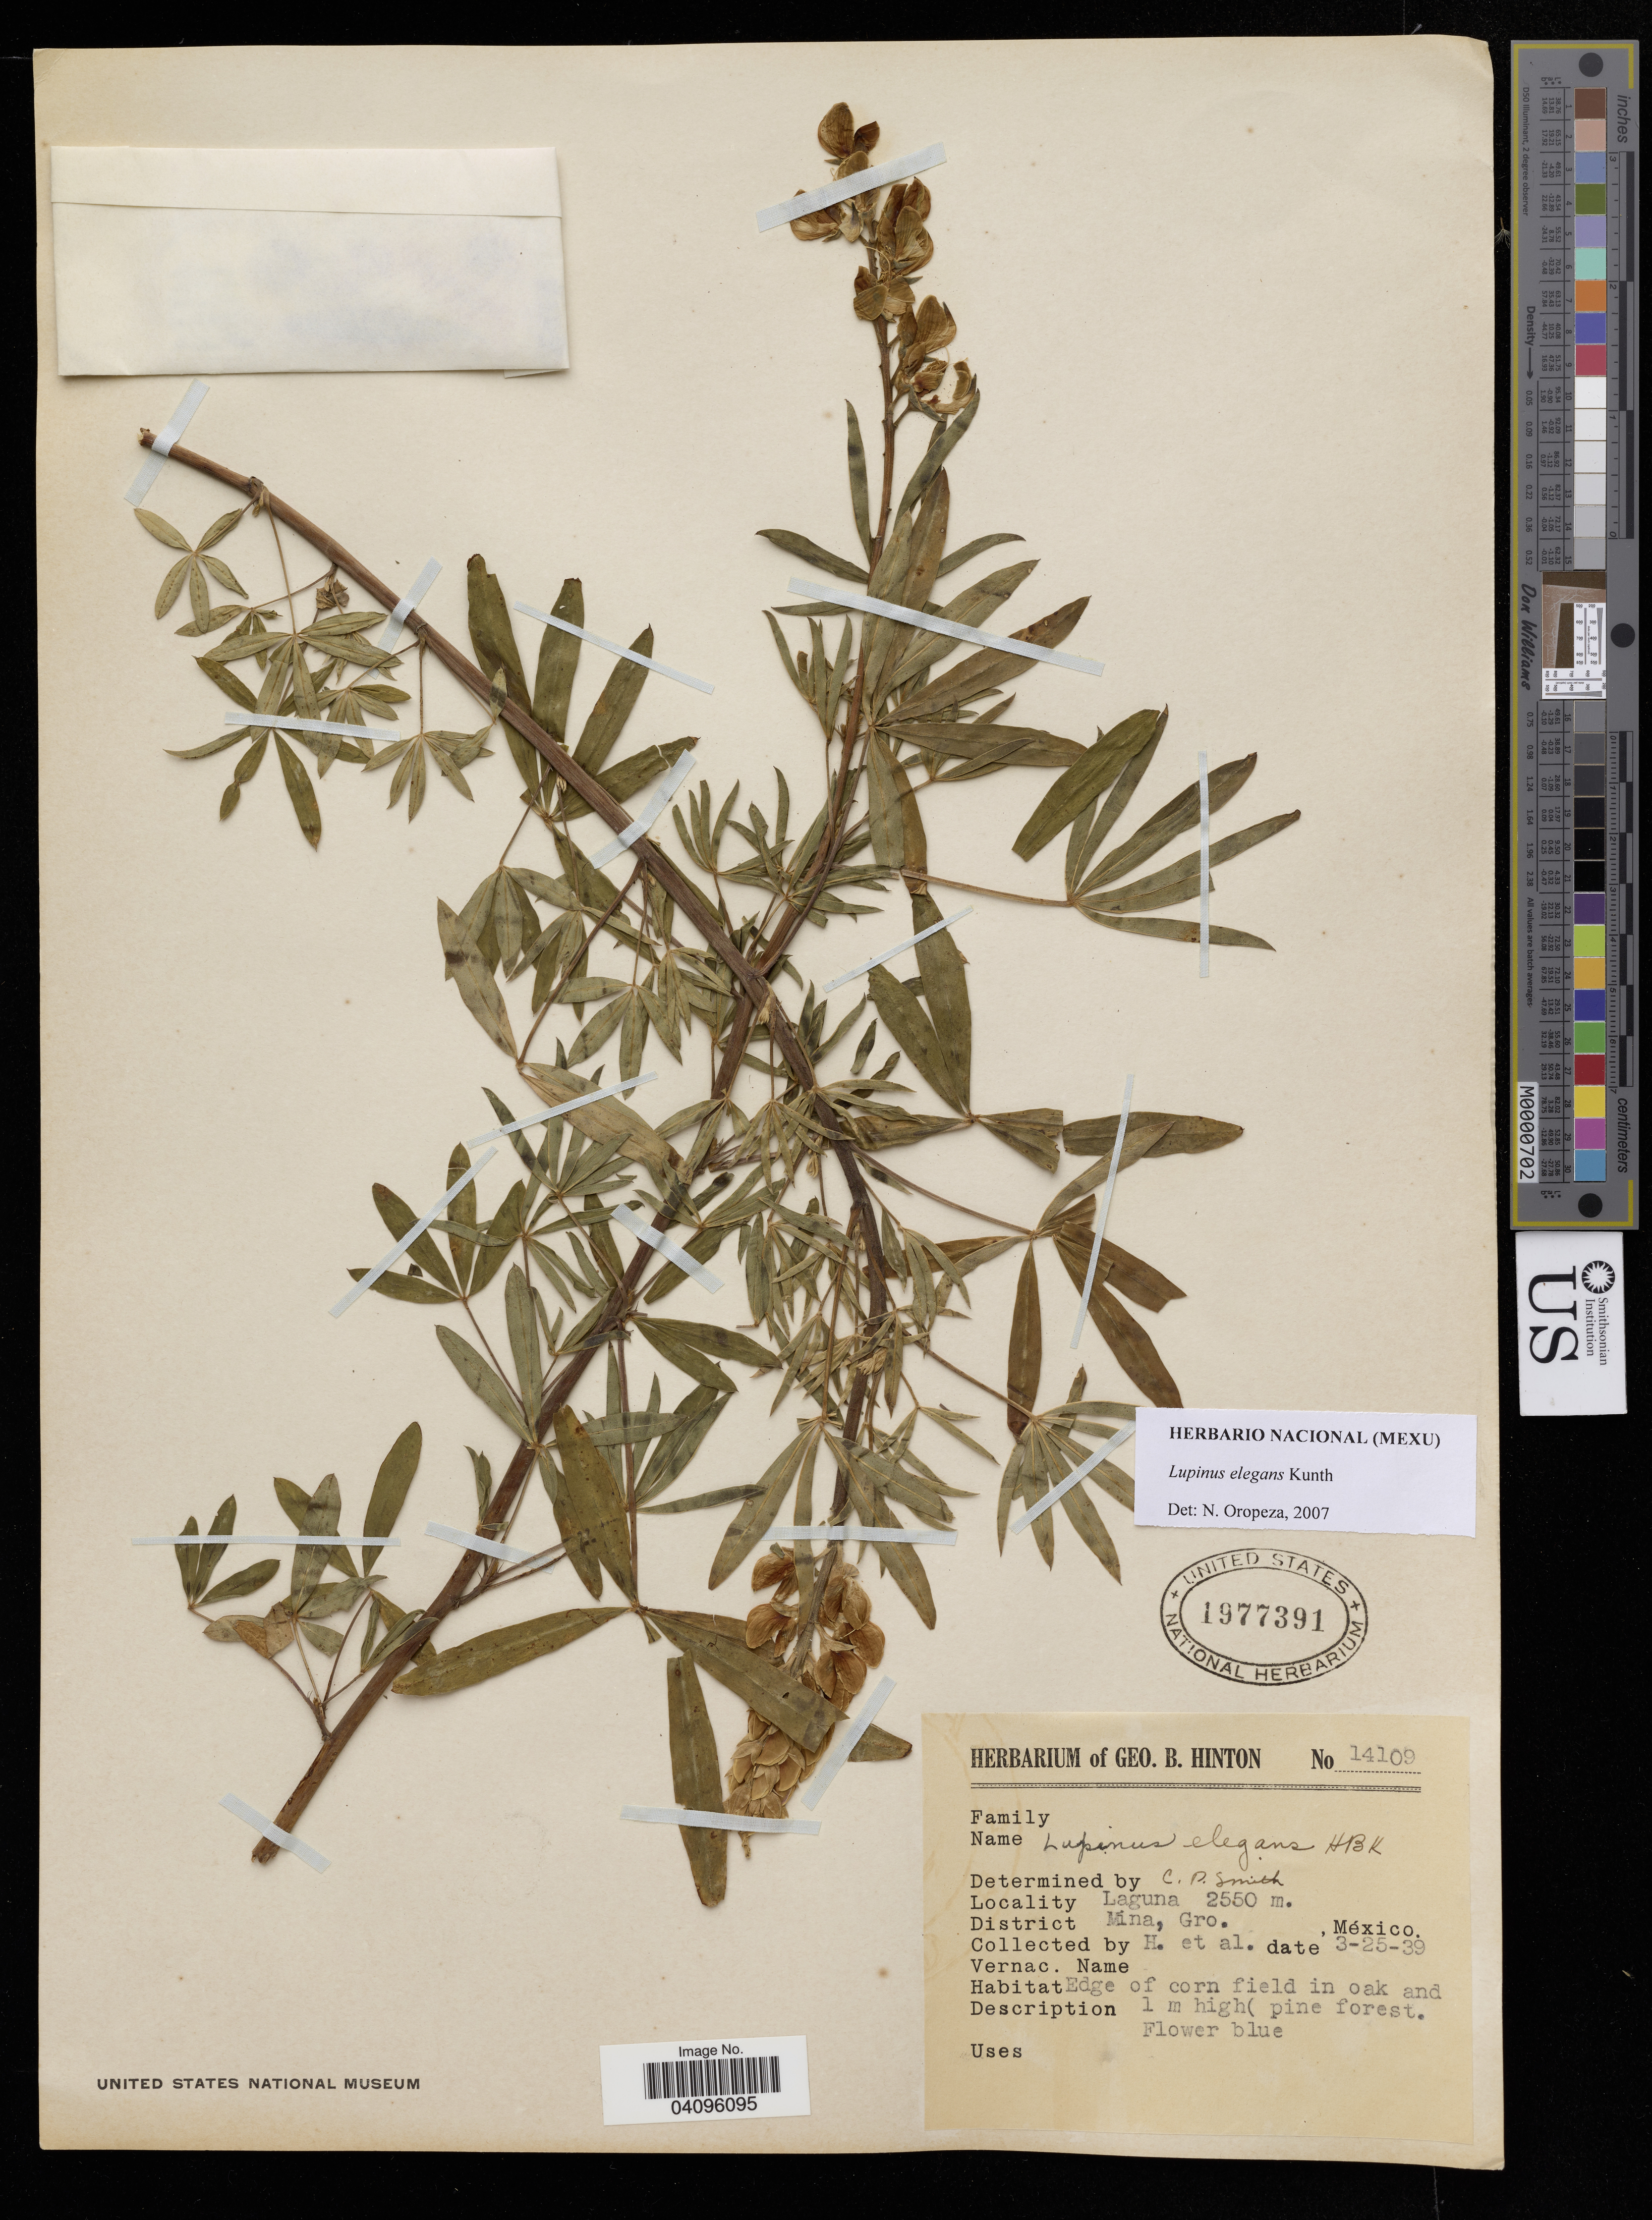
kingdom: Plantae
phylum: Tracheophyta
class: Magnoliopsida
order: Fabales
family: Fabaceae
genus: Lupinus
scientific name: Lupinus elegans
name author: Kunth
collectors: G. B. Hinton & et al.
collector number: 14109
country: Mexico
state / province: Guerrero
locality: Laguna, Mina, Gro.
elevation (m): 2550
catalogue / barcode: US 1977391